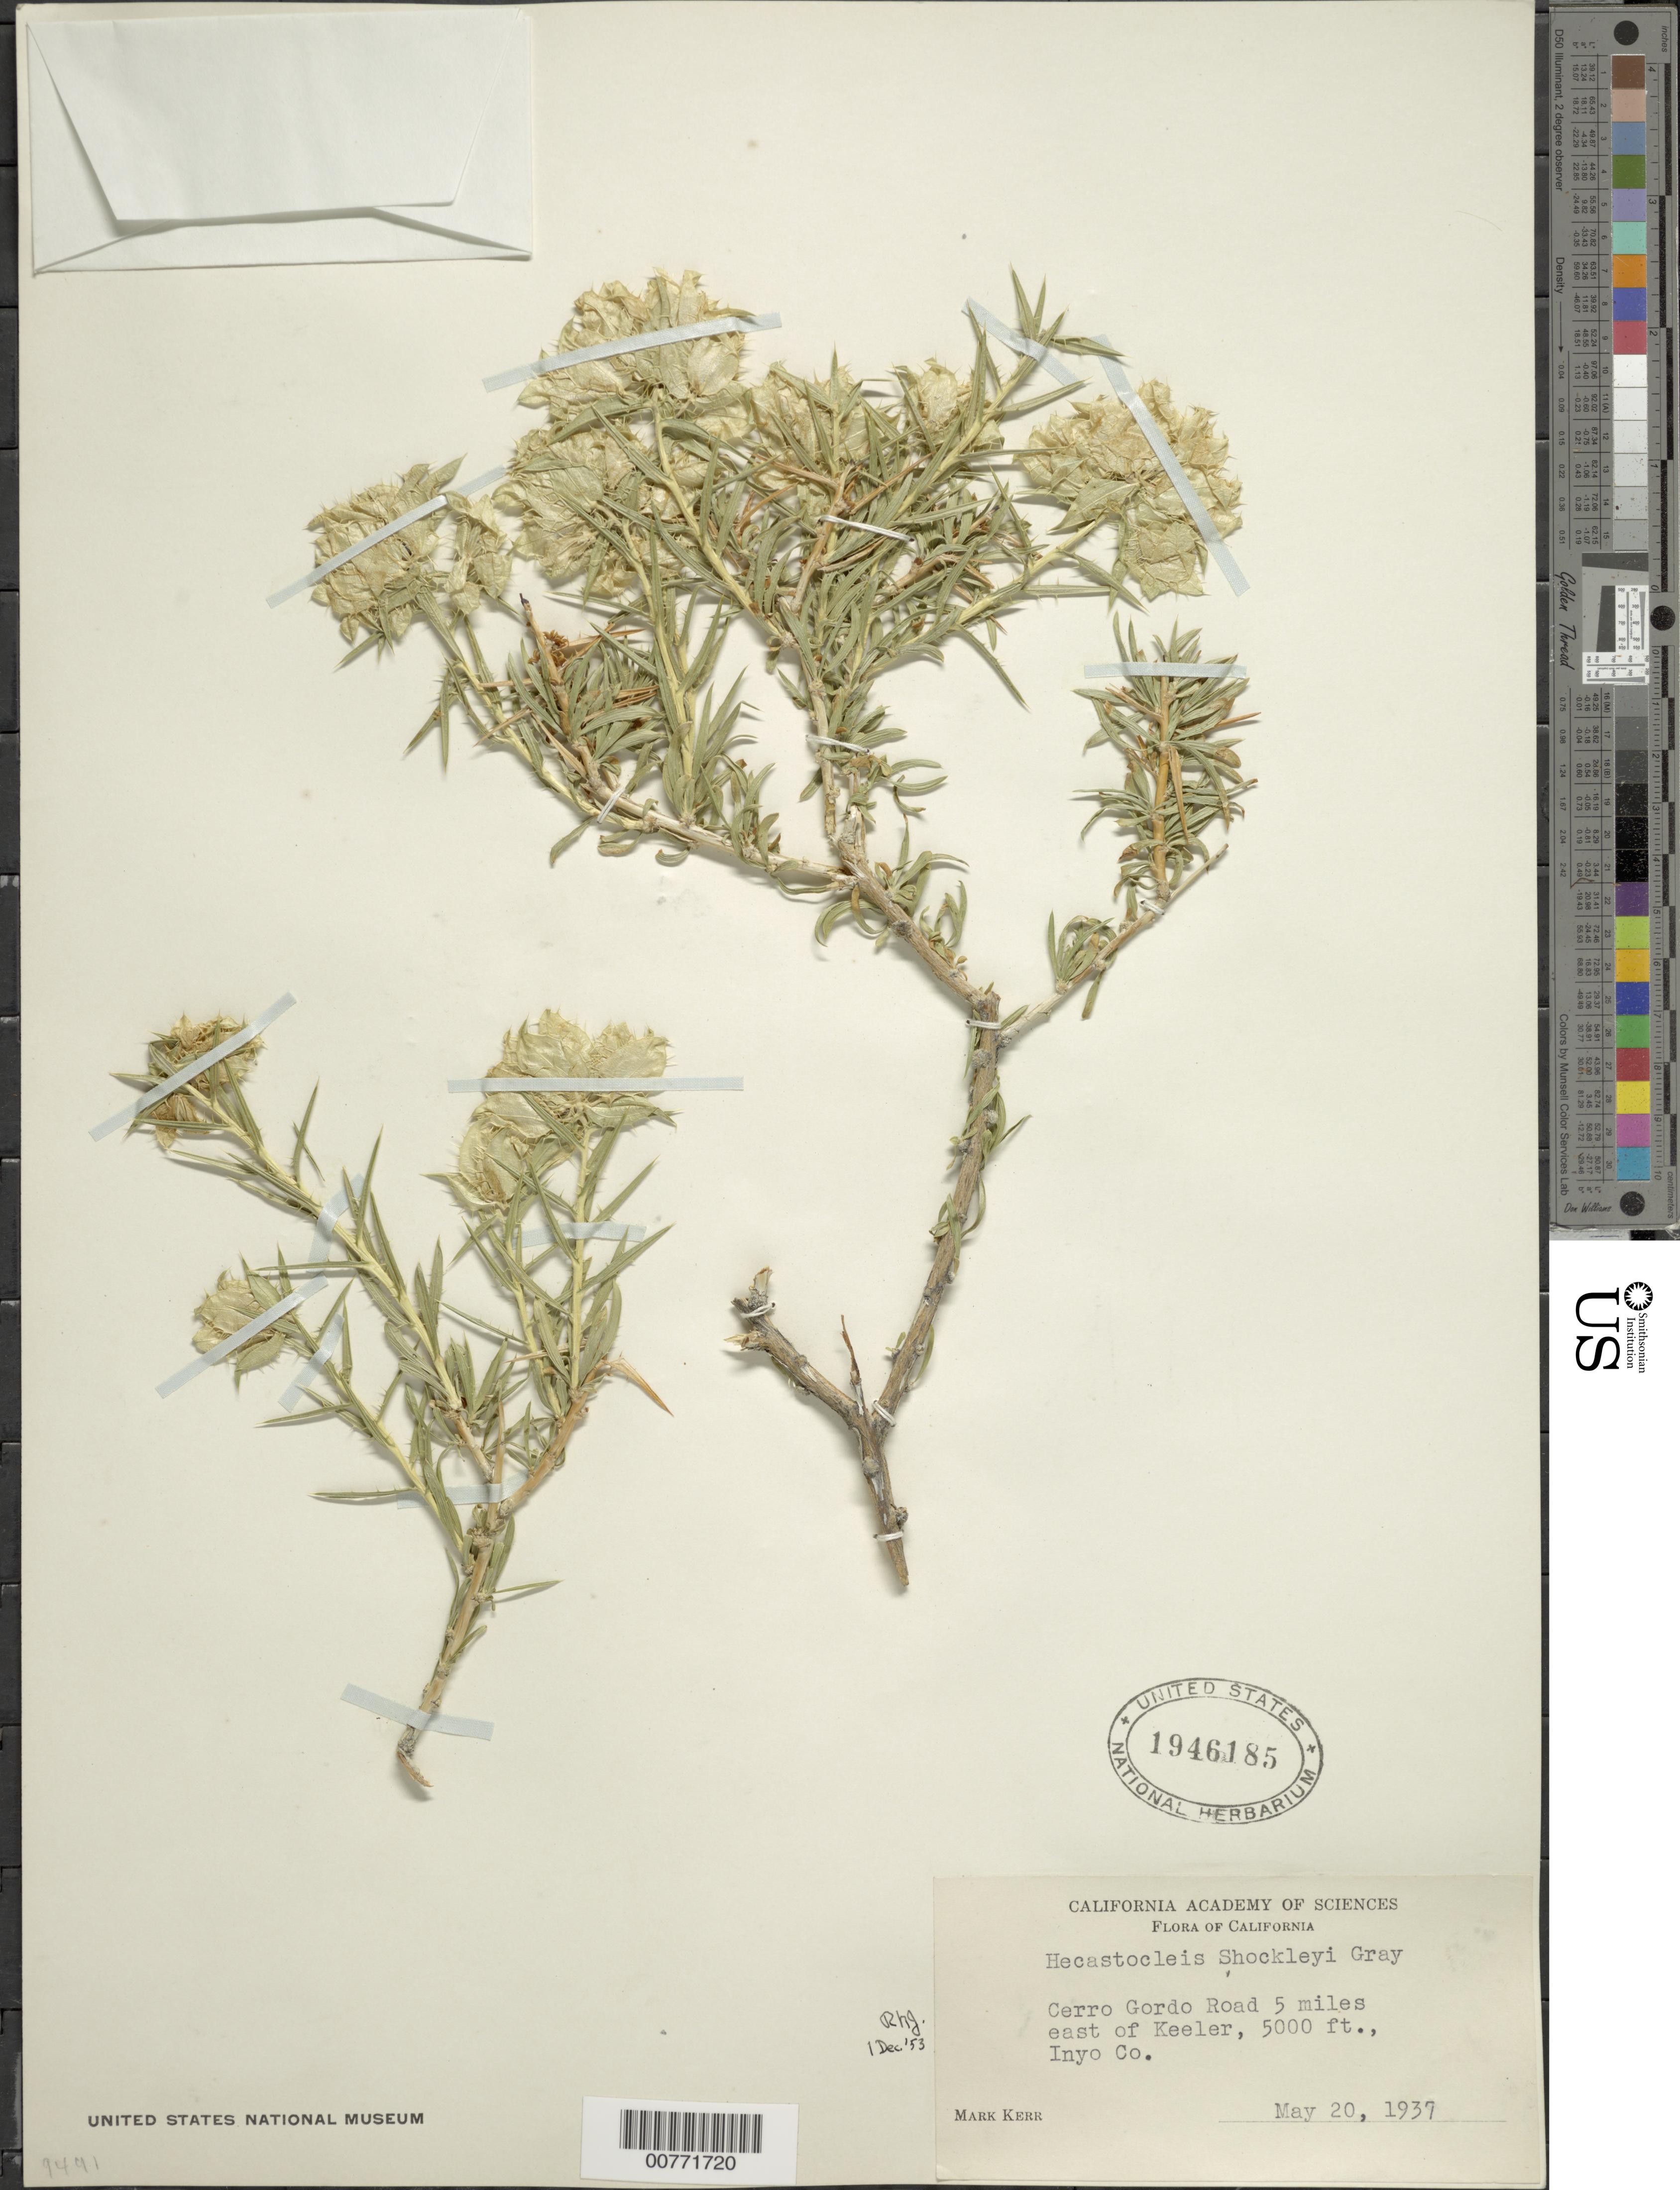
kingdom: Plantae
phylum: Tracheophyta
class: Magnoliopsida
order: Asterales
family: Asteraceae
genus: Hecastocleis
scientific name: Hecastocleis shockleyi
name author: A. Gray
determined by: R. H. J.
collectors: M. Kerr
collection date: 1937-05-20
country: United States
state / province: California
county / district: Inyo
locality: Cerro Gordo Road, 5 miles E of Keeler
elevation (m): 1524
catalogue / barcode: US 1946185